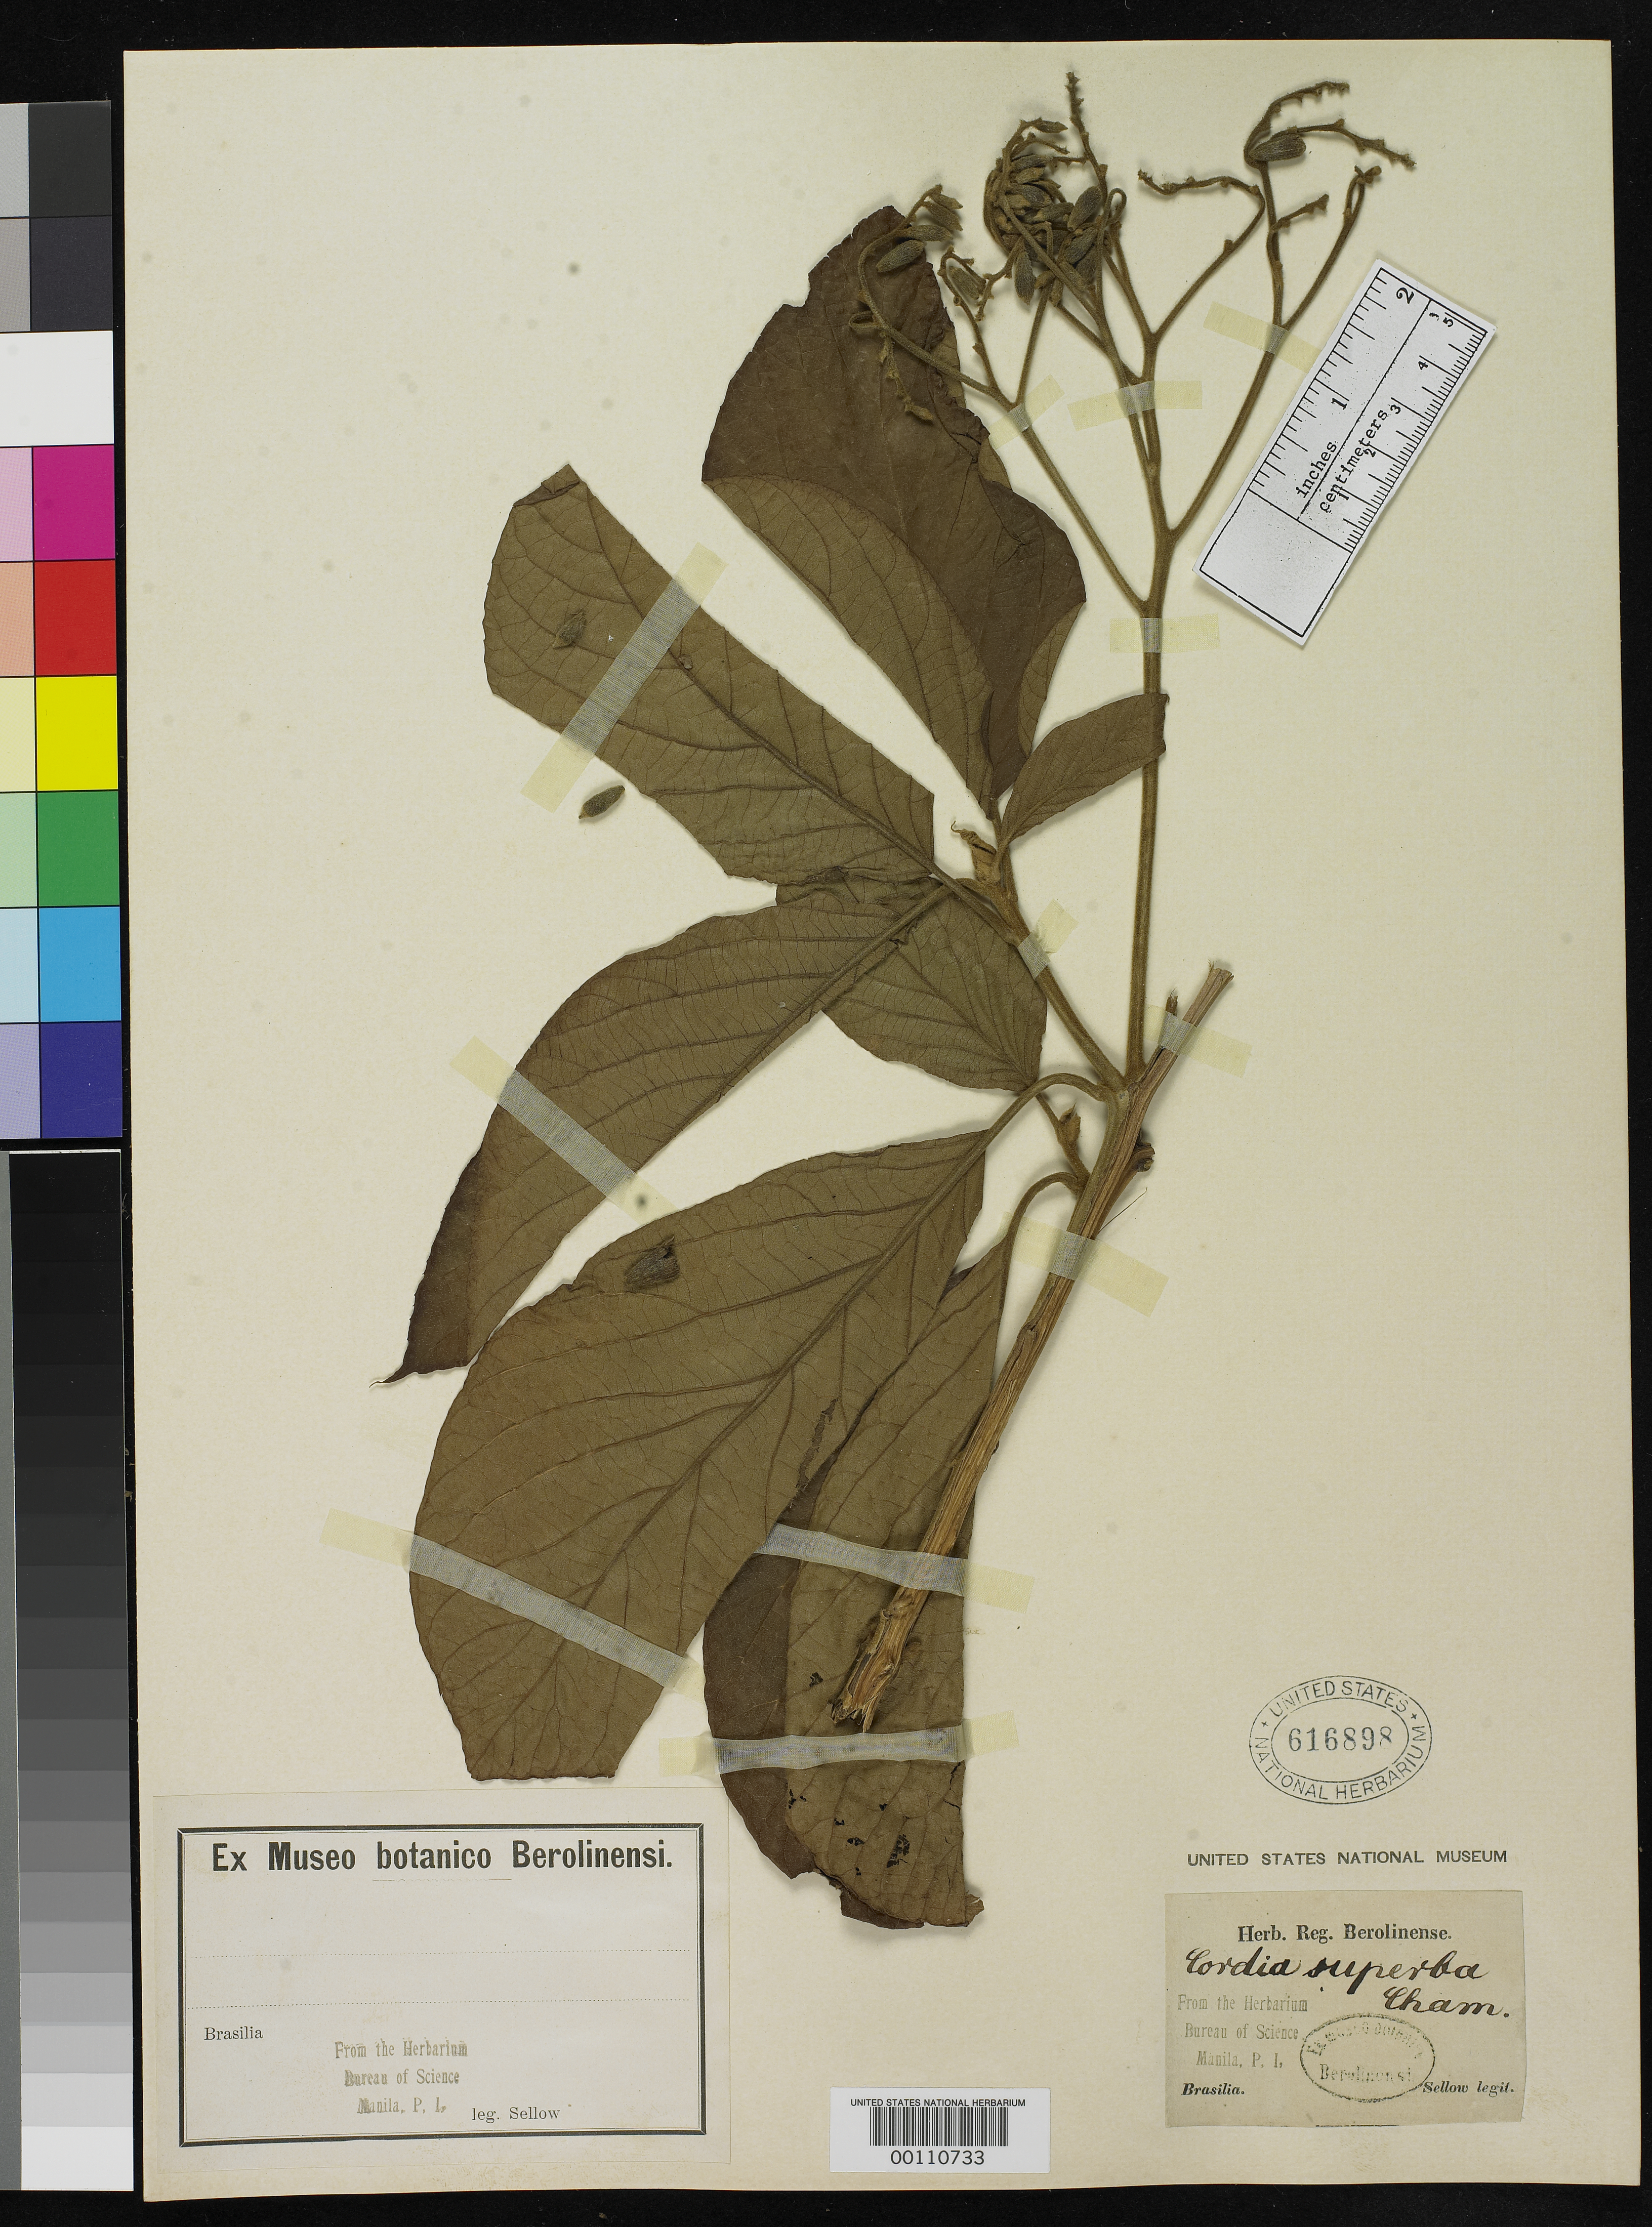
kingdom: Plantae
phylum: Tracheophyta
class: Magnoliopsida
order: Boraginales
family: Cordiaceae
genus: Cordia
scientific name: Cordia superba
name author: Cham.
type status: Type Collection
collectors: F. Sellow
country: Brazil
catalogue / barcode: US 616898